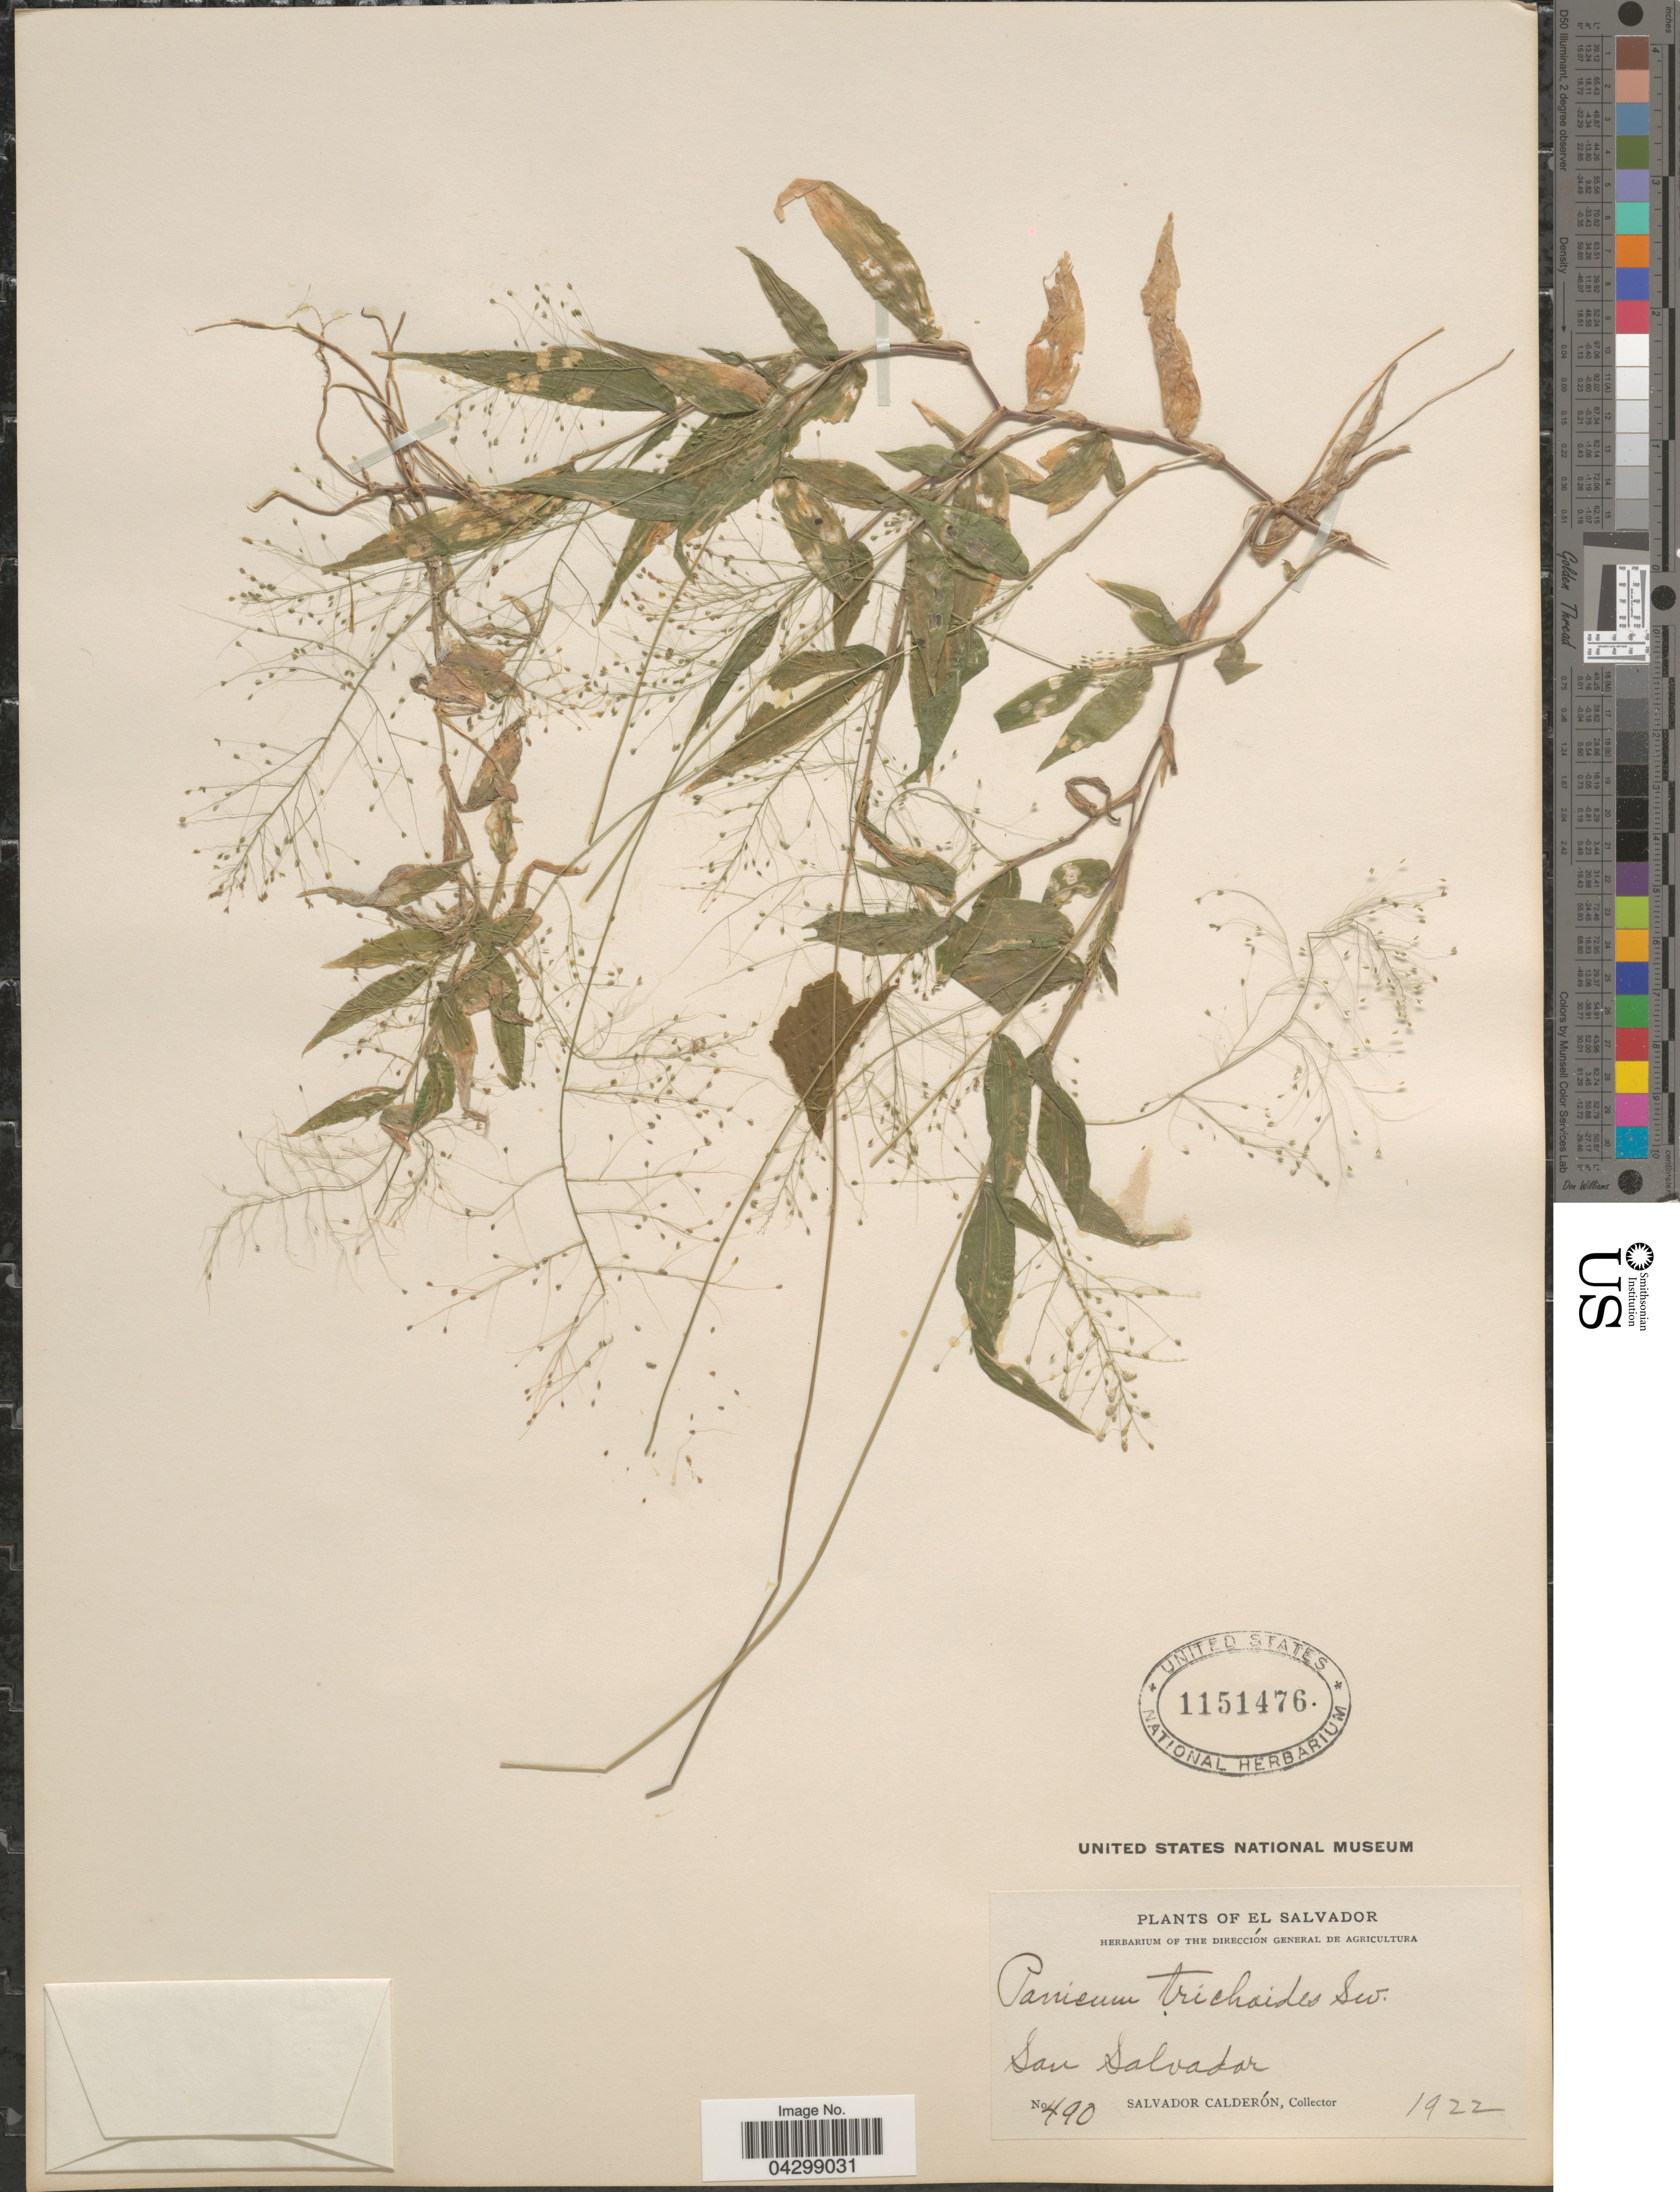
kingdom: Plantae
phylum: Tracheophyta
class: Liliopsida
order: Poales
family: Poaceae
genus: Panicum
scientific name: Panicum trichoides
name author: Sw.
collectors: S. Calderón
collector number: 490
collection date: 1922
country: El Salvador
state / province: San Salvador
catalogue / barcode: US 1151476